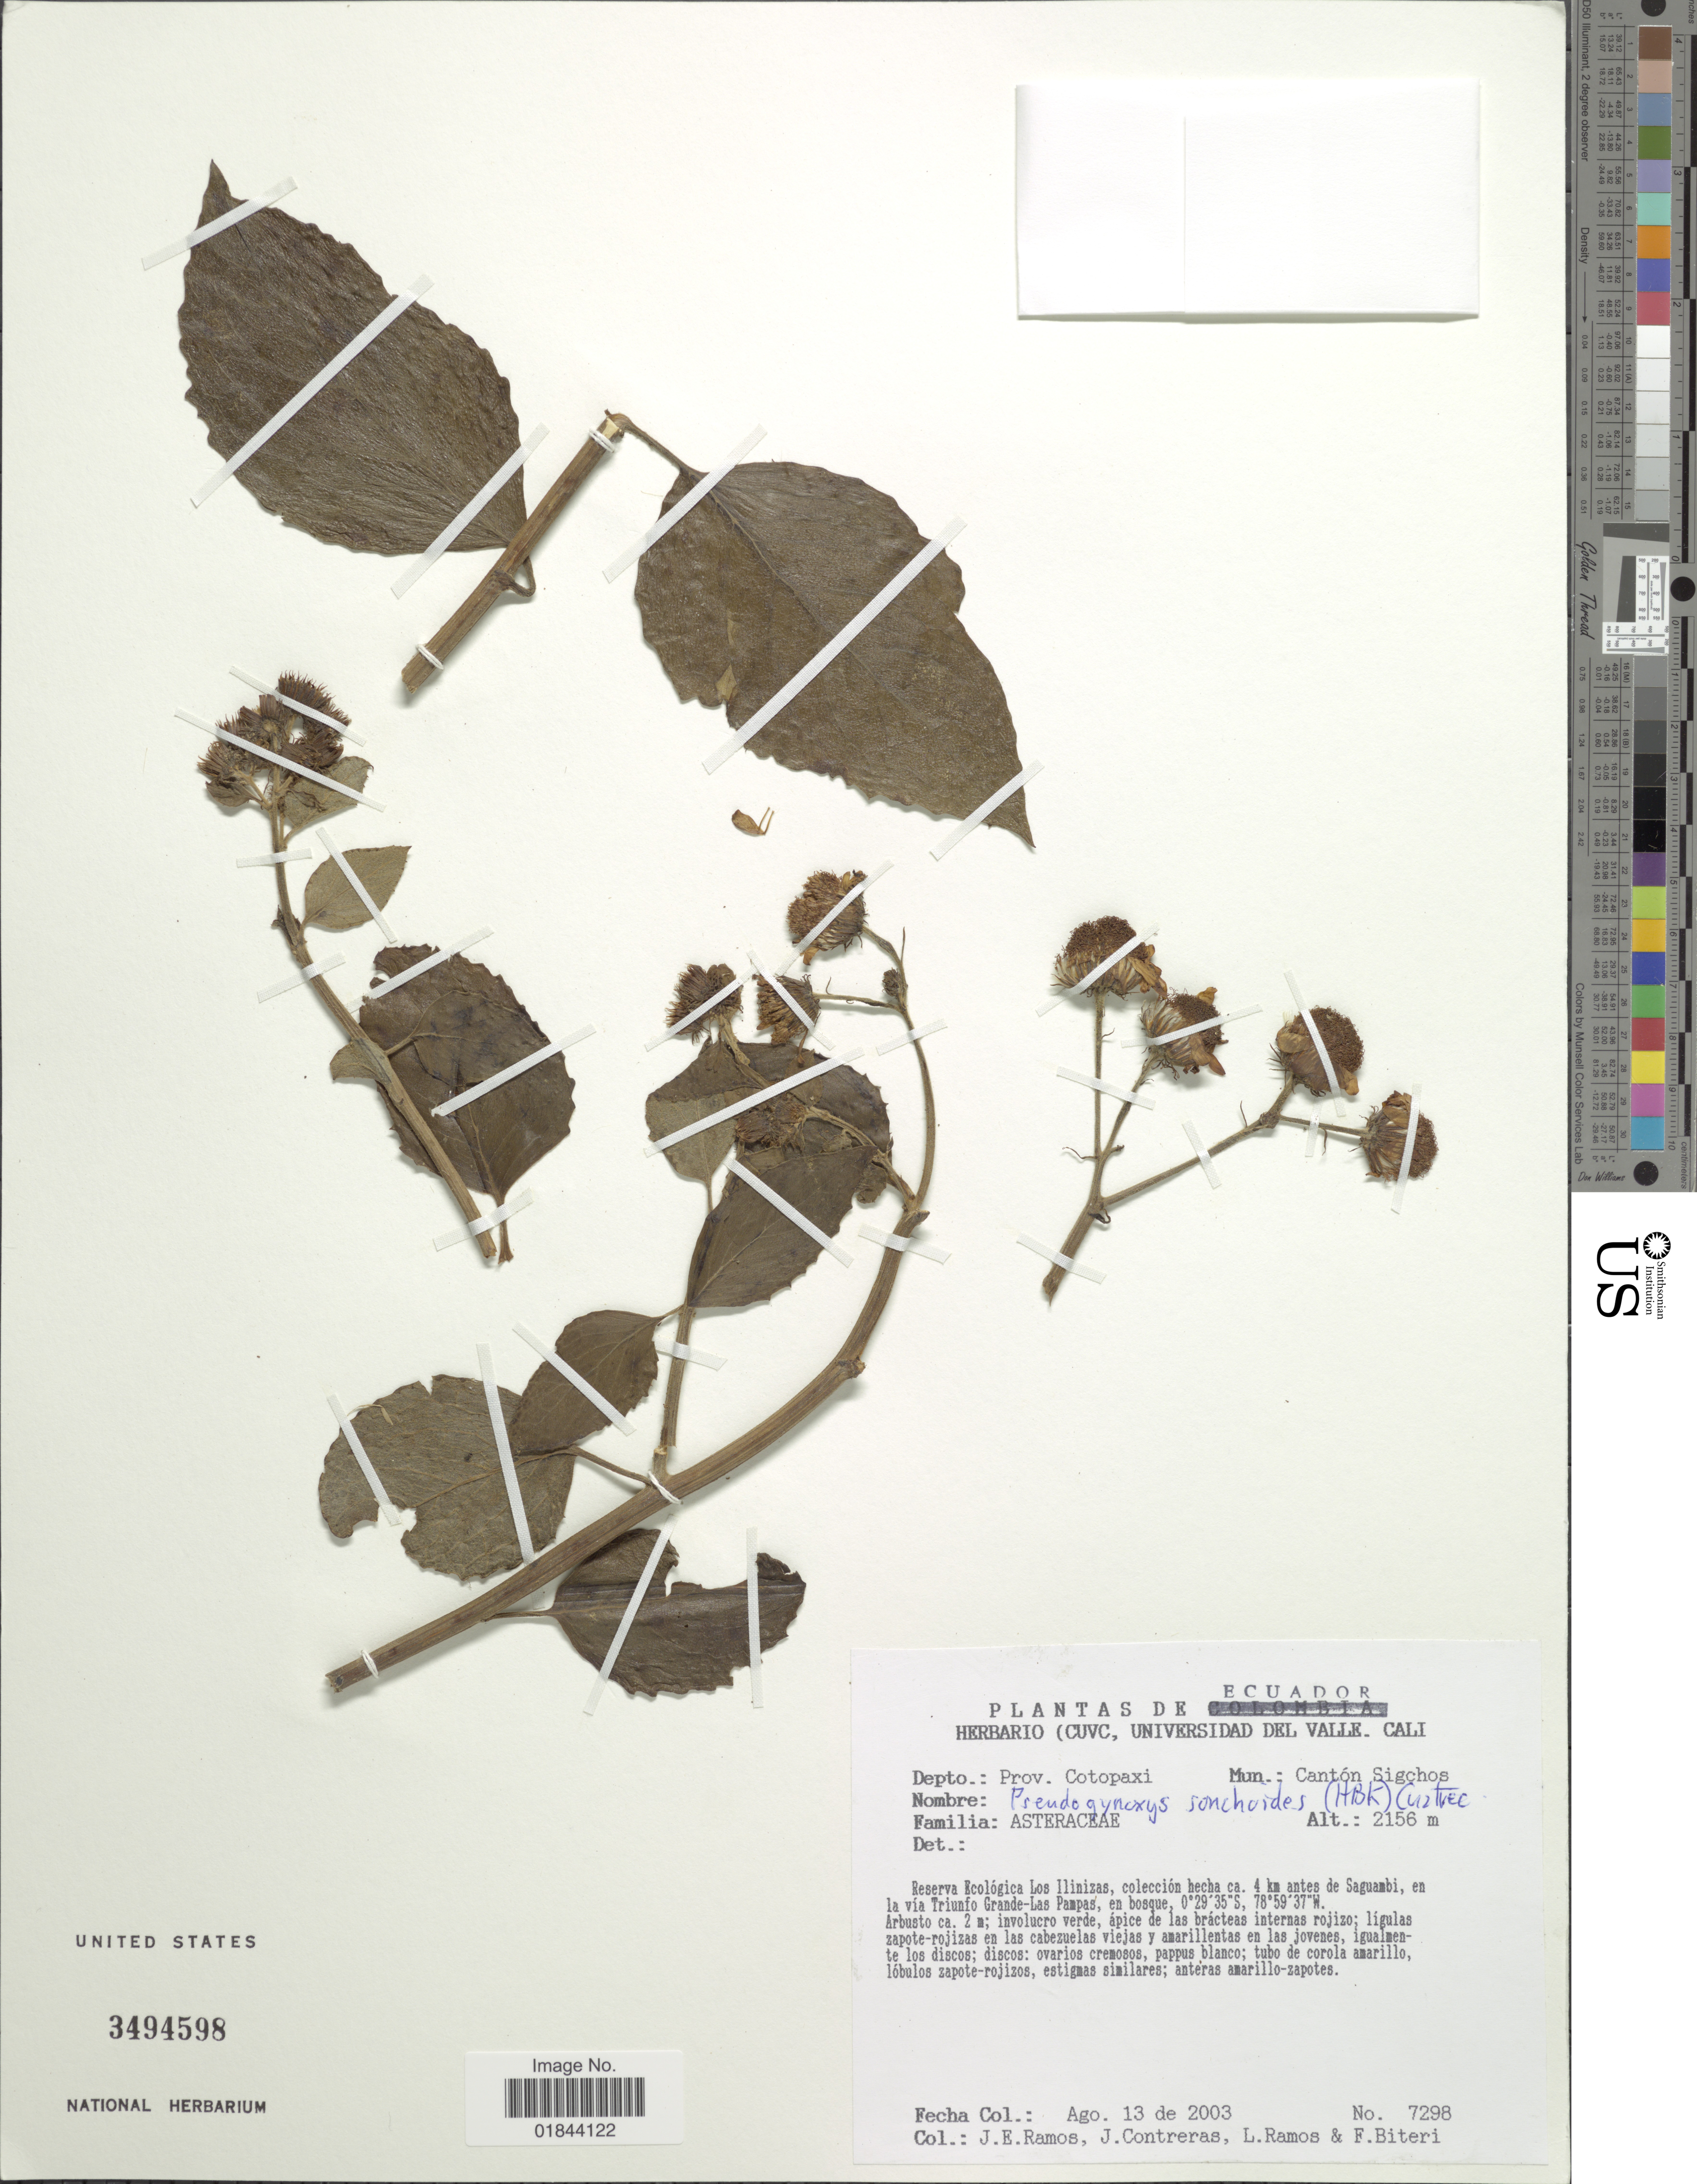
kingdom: Plantae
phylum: Tracheophyta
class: Magnoliopsida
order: Asterales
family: Asteraceae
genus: Pseudogynoxys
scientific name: Pseudogynoxys sonchoides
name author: (Kunth) Cuatrec.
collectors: J. E. Ramos, J. Contreras, L. Ramos & F. Biteri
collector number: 7298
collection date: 2003-08-13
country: Ecuador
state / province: Cotopaxi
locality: Mun.: Canton Sigchos, Reserva Ecologica Los Ilinizas, coleccion hecha ca. 4 km antes de Saguambi, en la via Triunfo Grande-Las Pampas , en bosque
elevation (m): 2156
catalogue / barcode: US 3494598